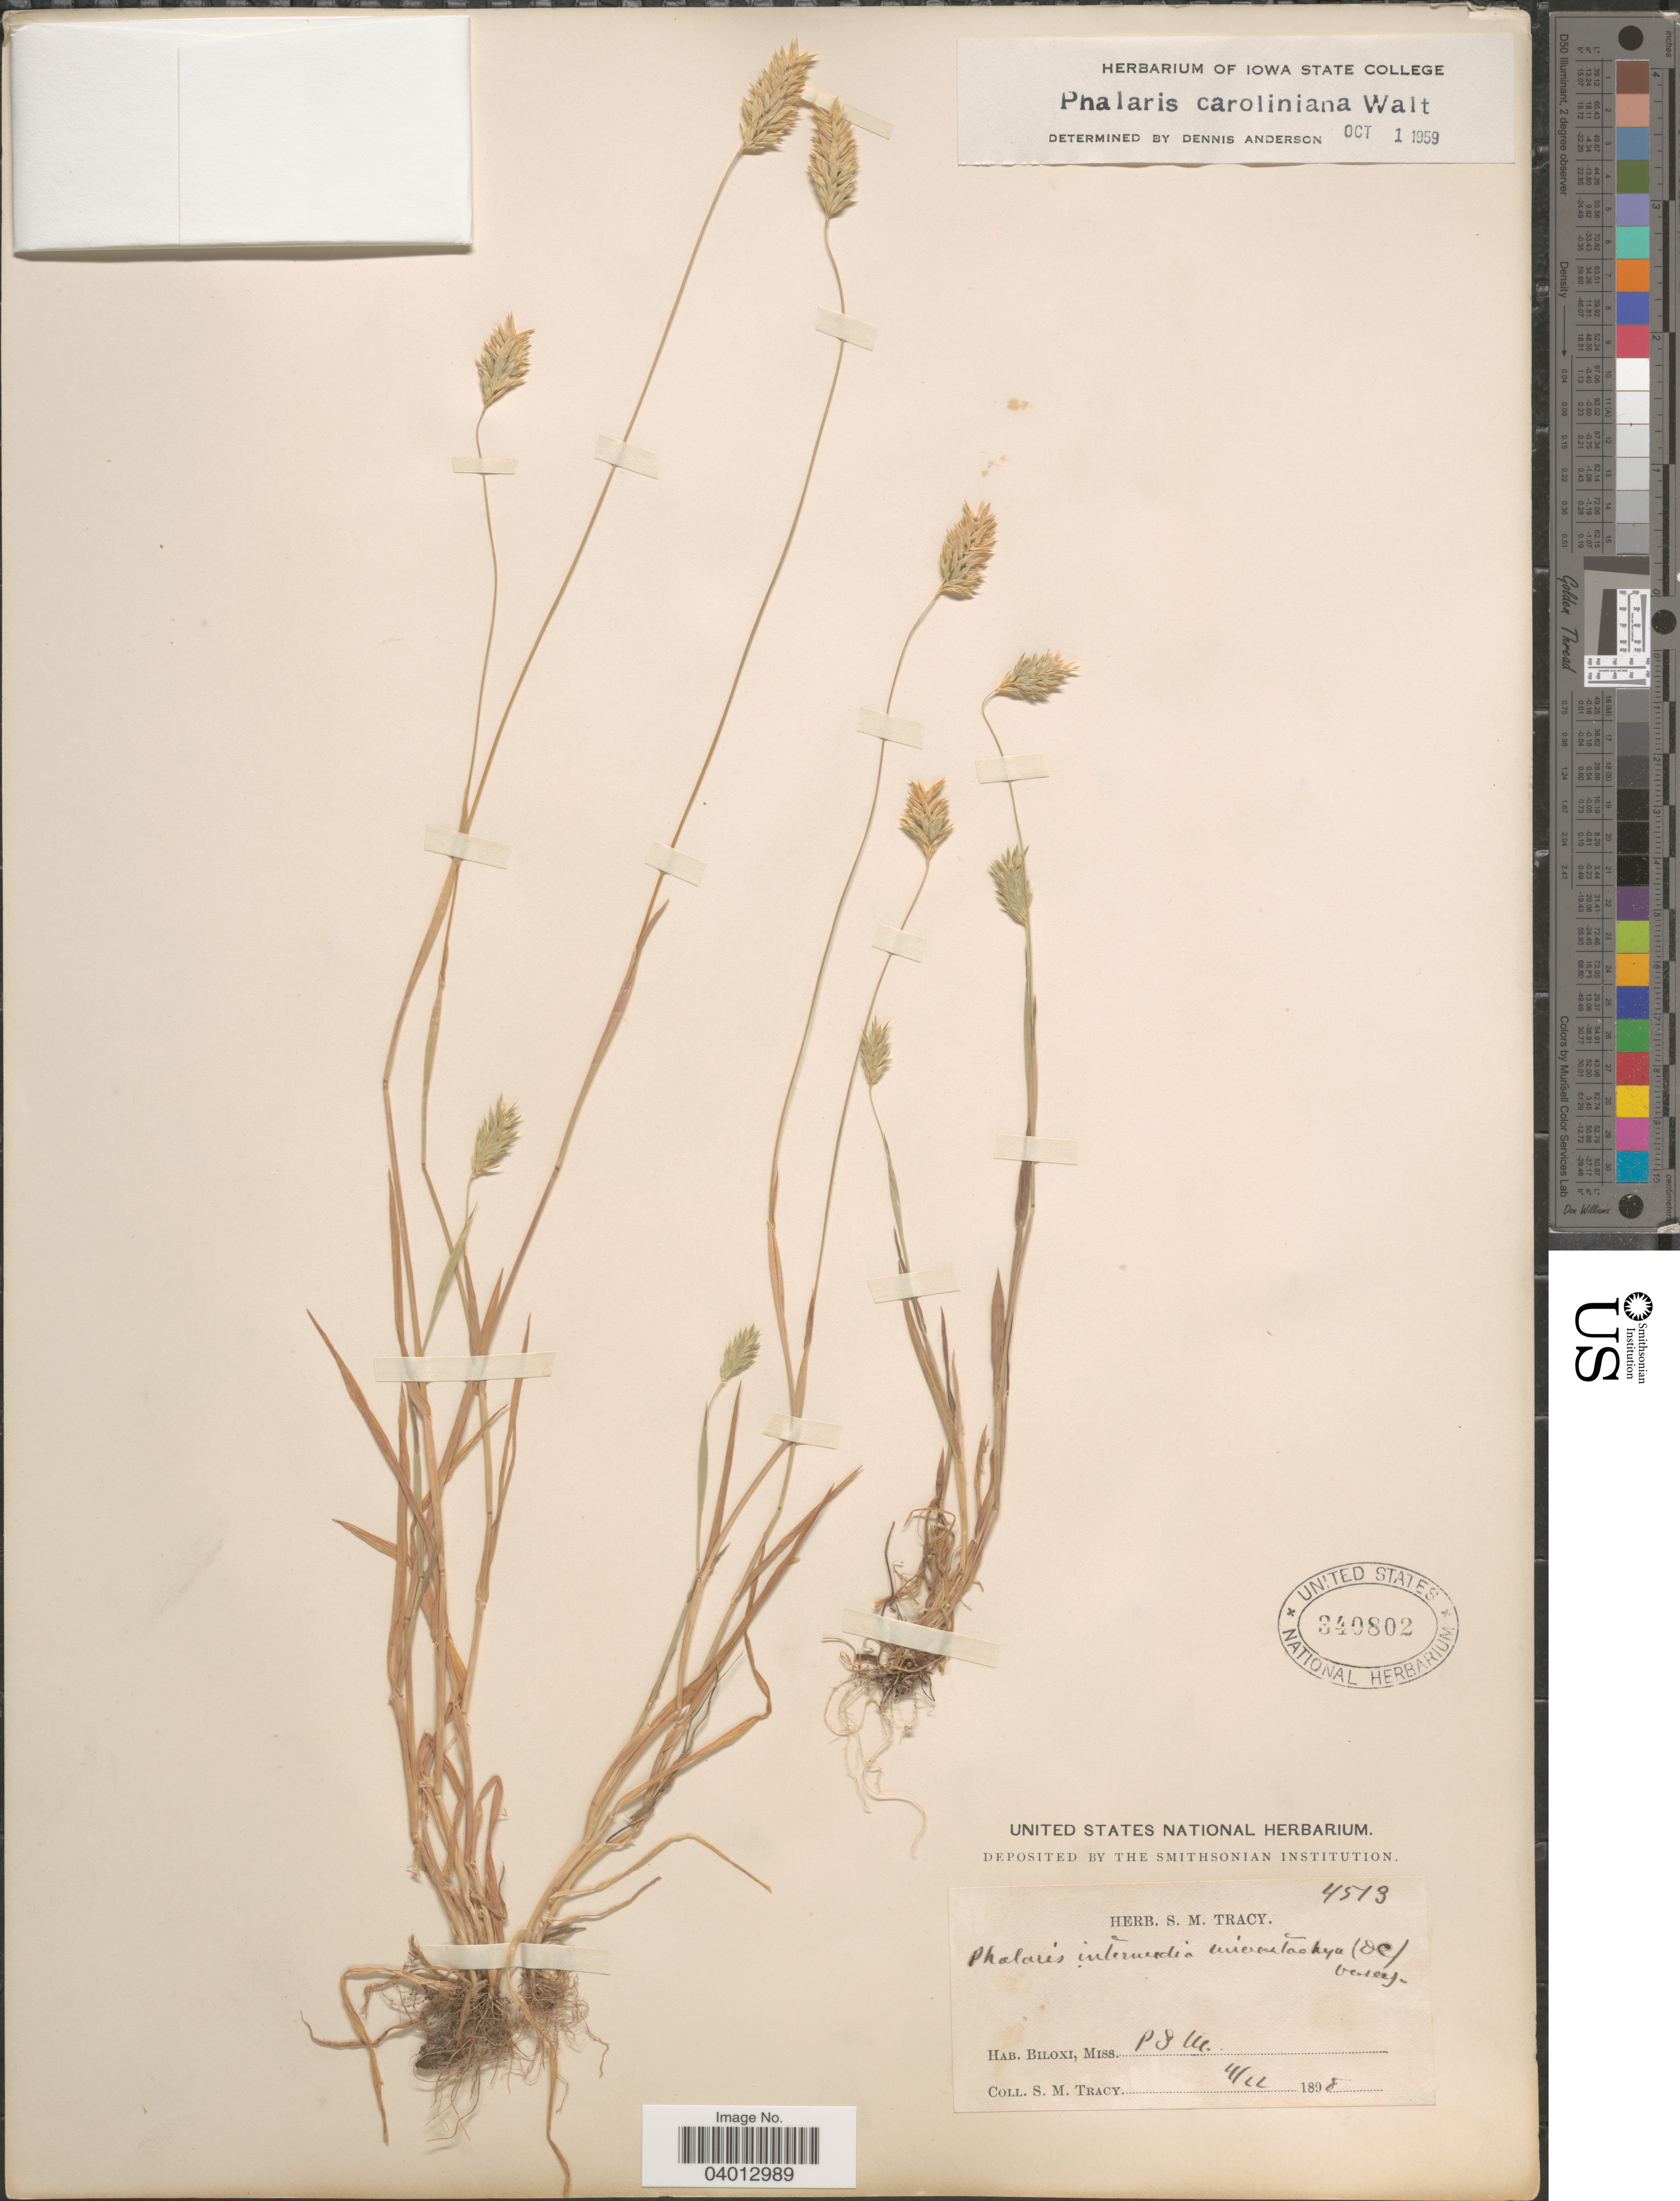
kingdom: Plantae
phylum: Tracheophyta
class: Liliopsida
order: Poales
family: Poaceae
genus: Phalaris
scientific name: Phalaris caroliniana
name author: Walter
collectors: S. M. Tracy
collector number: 4513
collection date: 1898-04-22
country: United States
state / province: Mississippi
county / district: Harrison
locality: Biloxi.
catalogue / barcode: US 340802